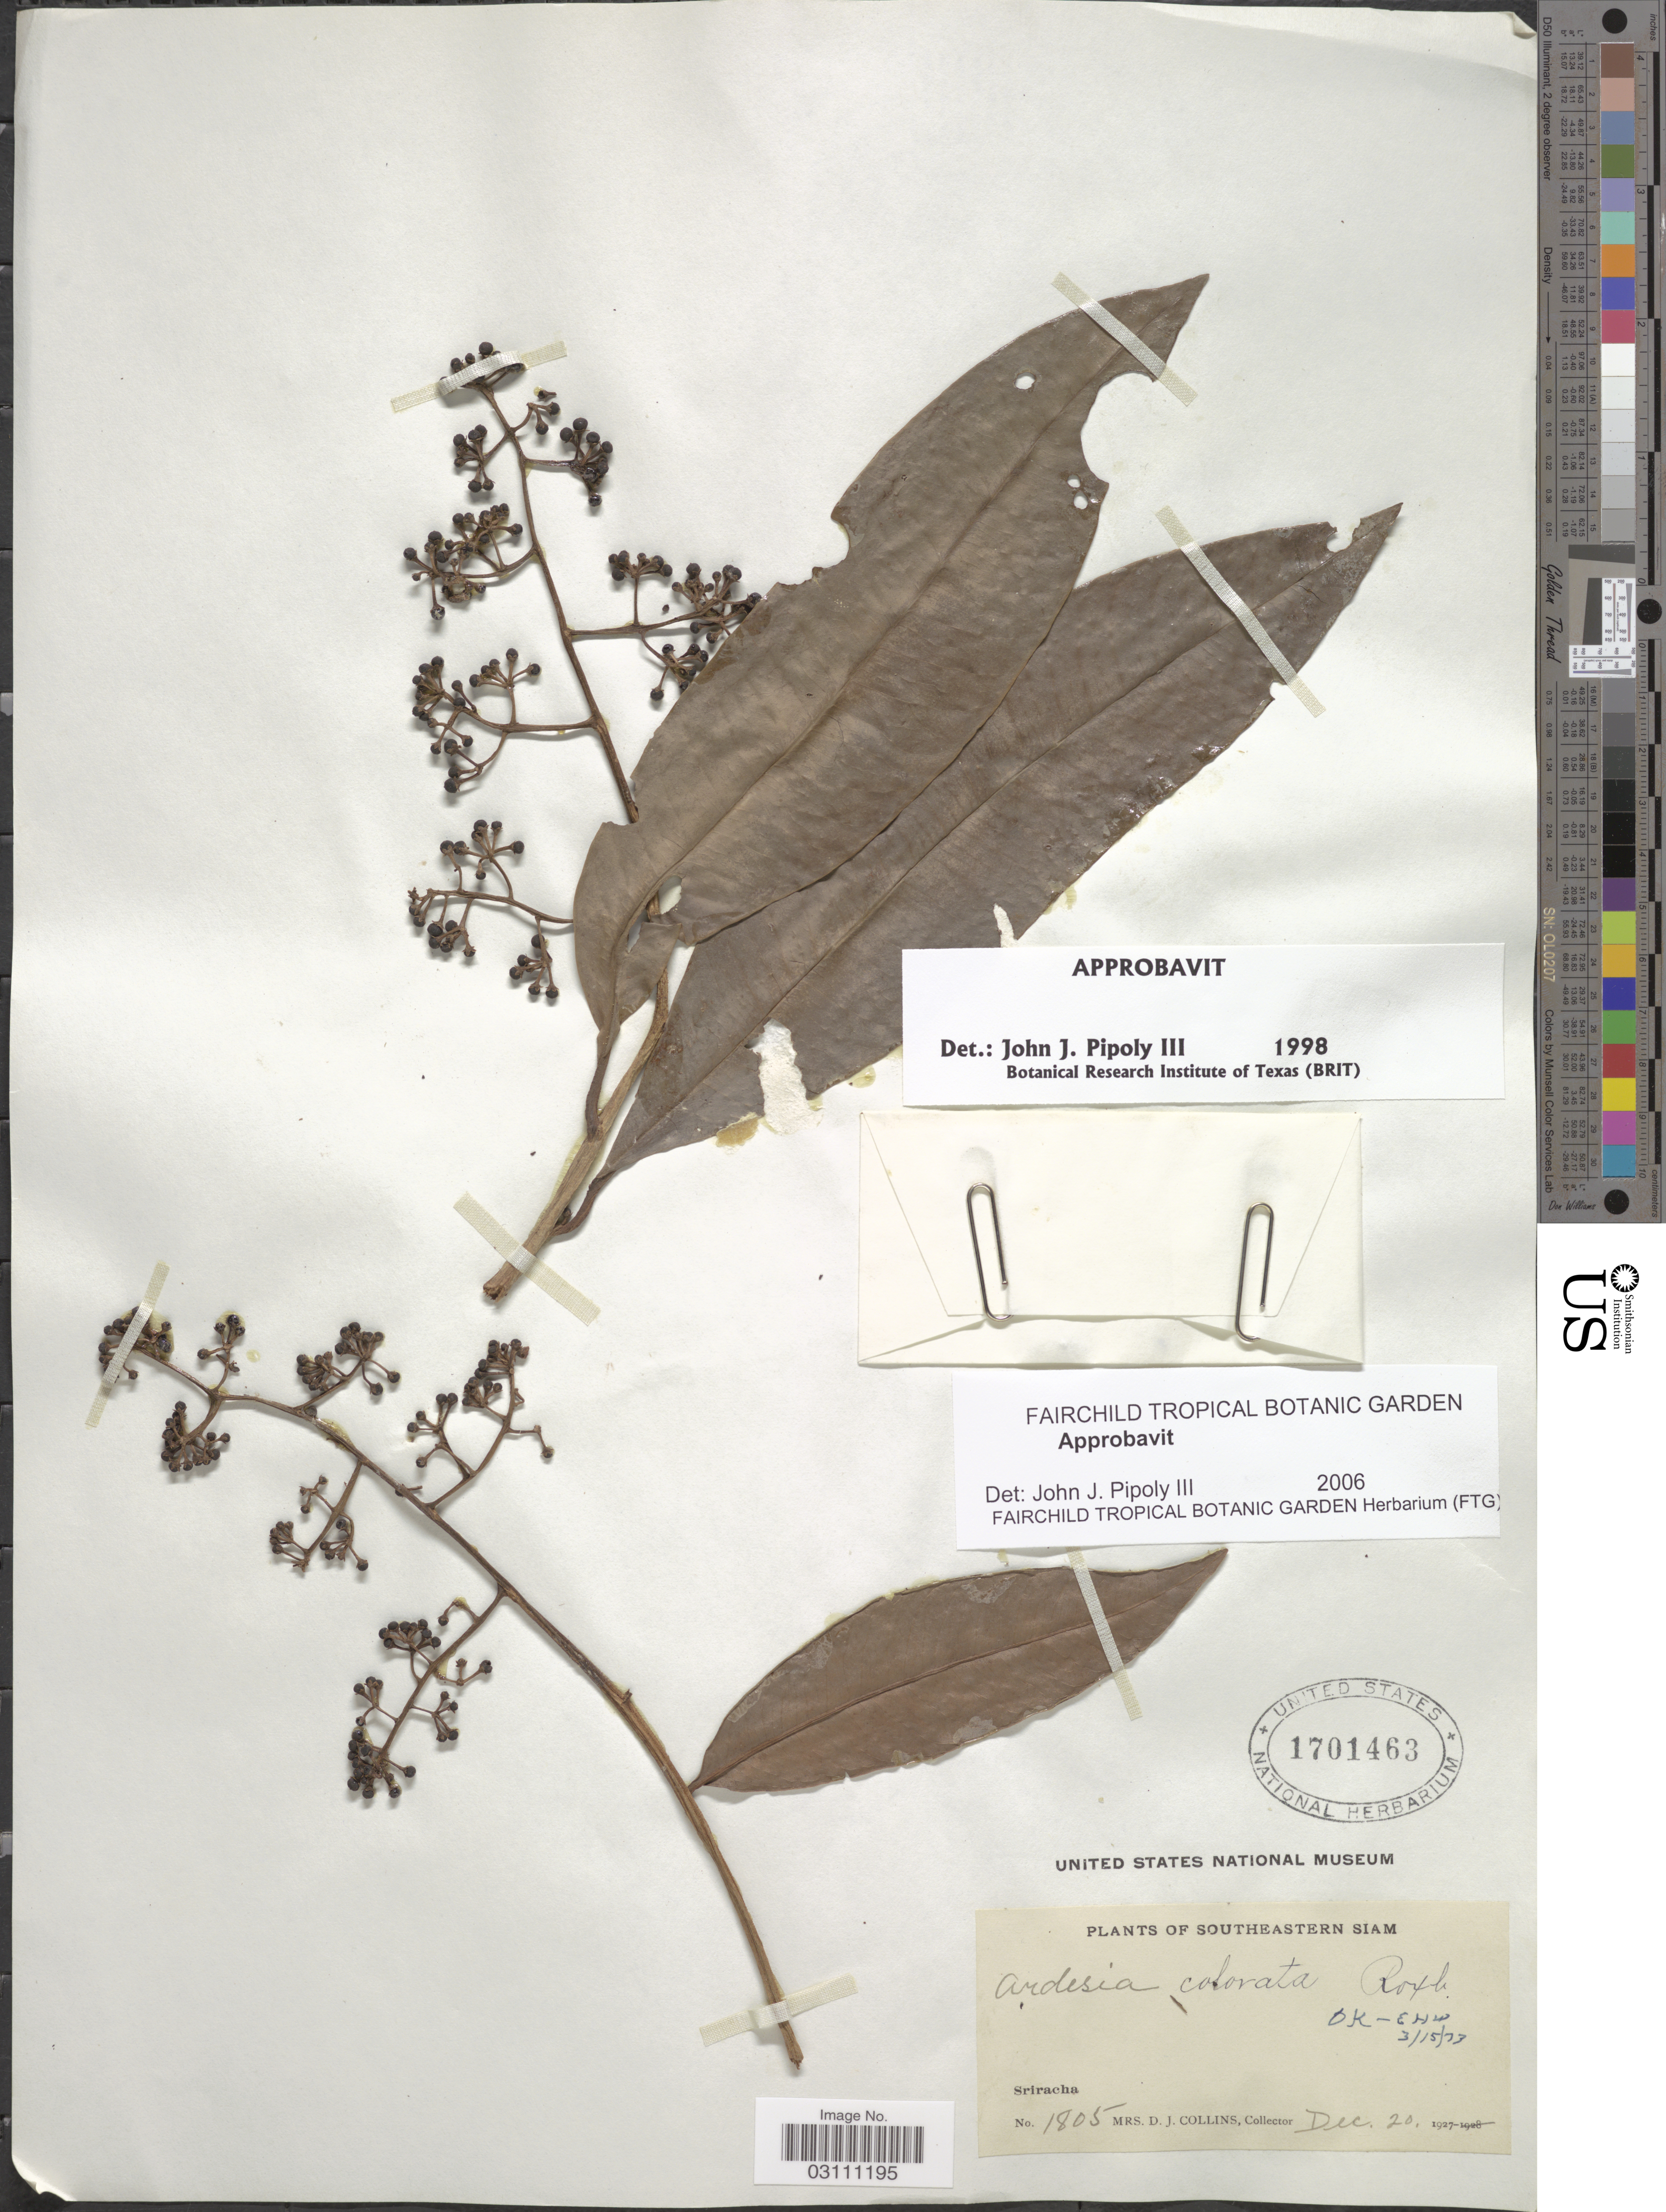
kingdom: Plantae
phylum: Tracheophyta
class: Magnoliopsida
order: Ericales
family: Primulaceae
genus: Ardisia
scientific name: Ardisia colorata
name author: Roxb.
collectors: Mrs. D. J. Collins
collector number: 1805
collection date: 1927-12-20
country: Thailand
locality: Southeastern Siam. Sriracha.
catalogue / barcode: US 1701463